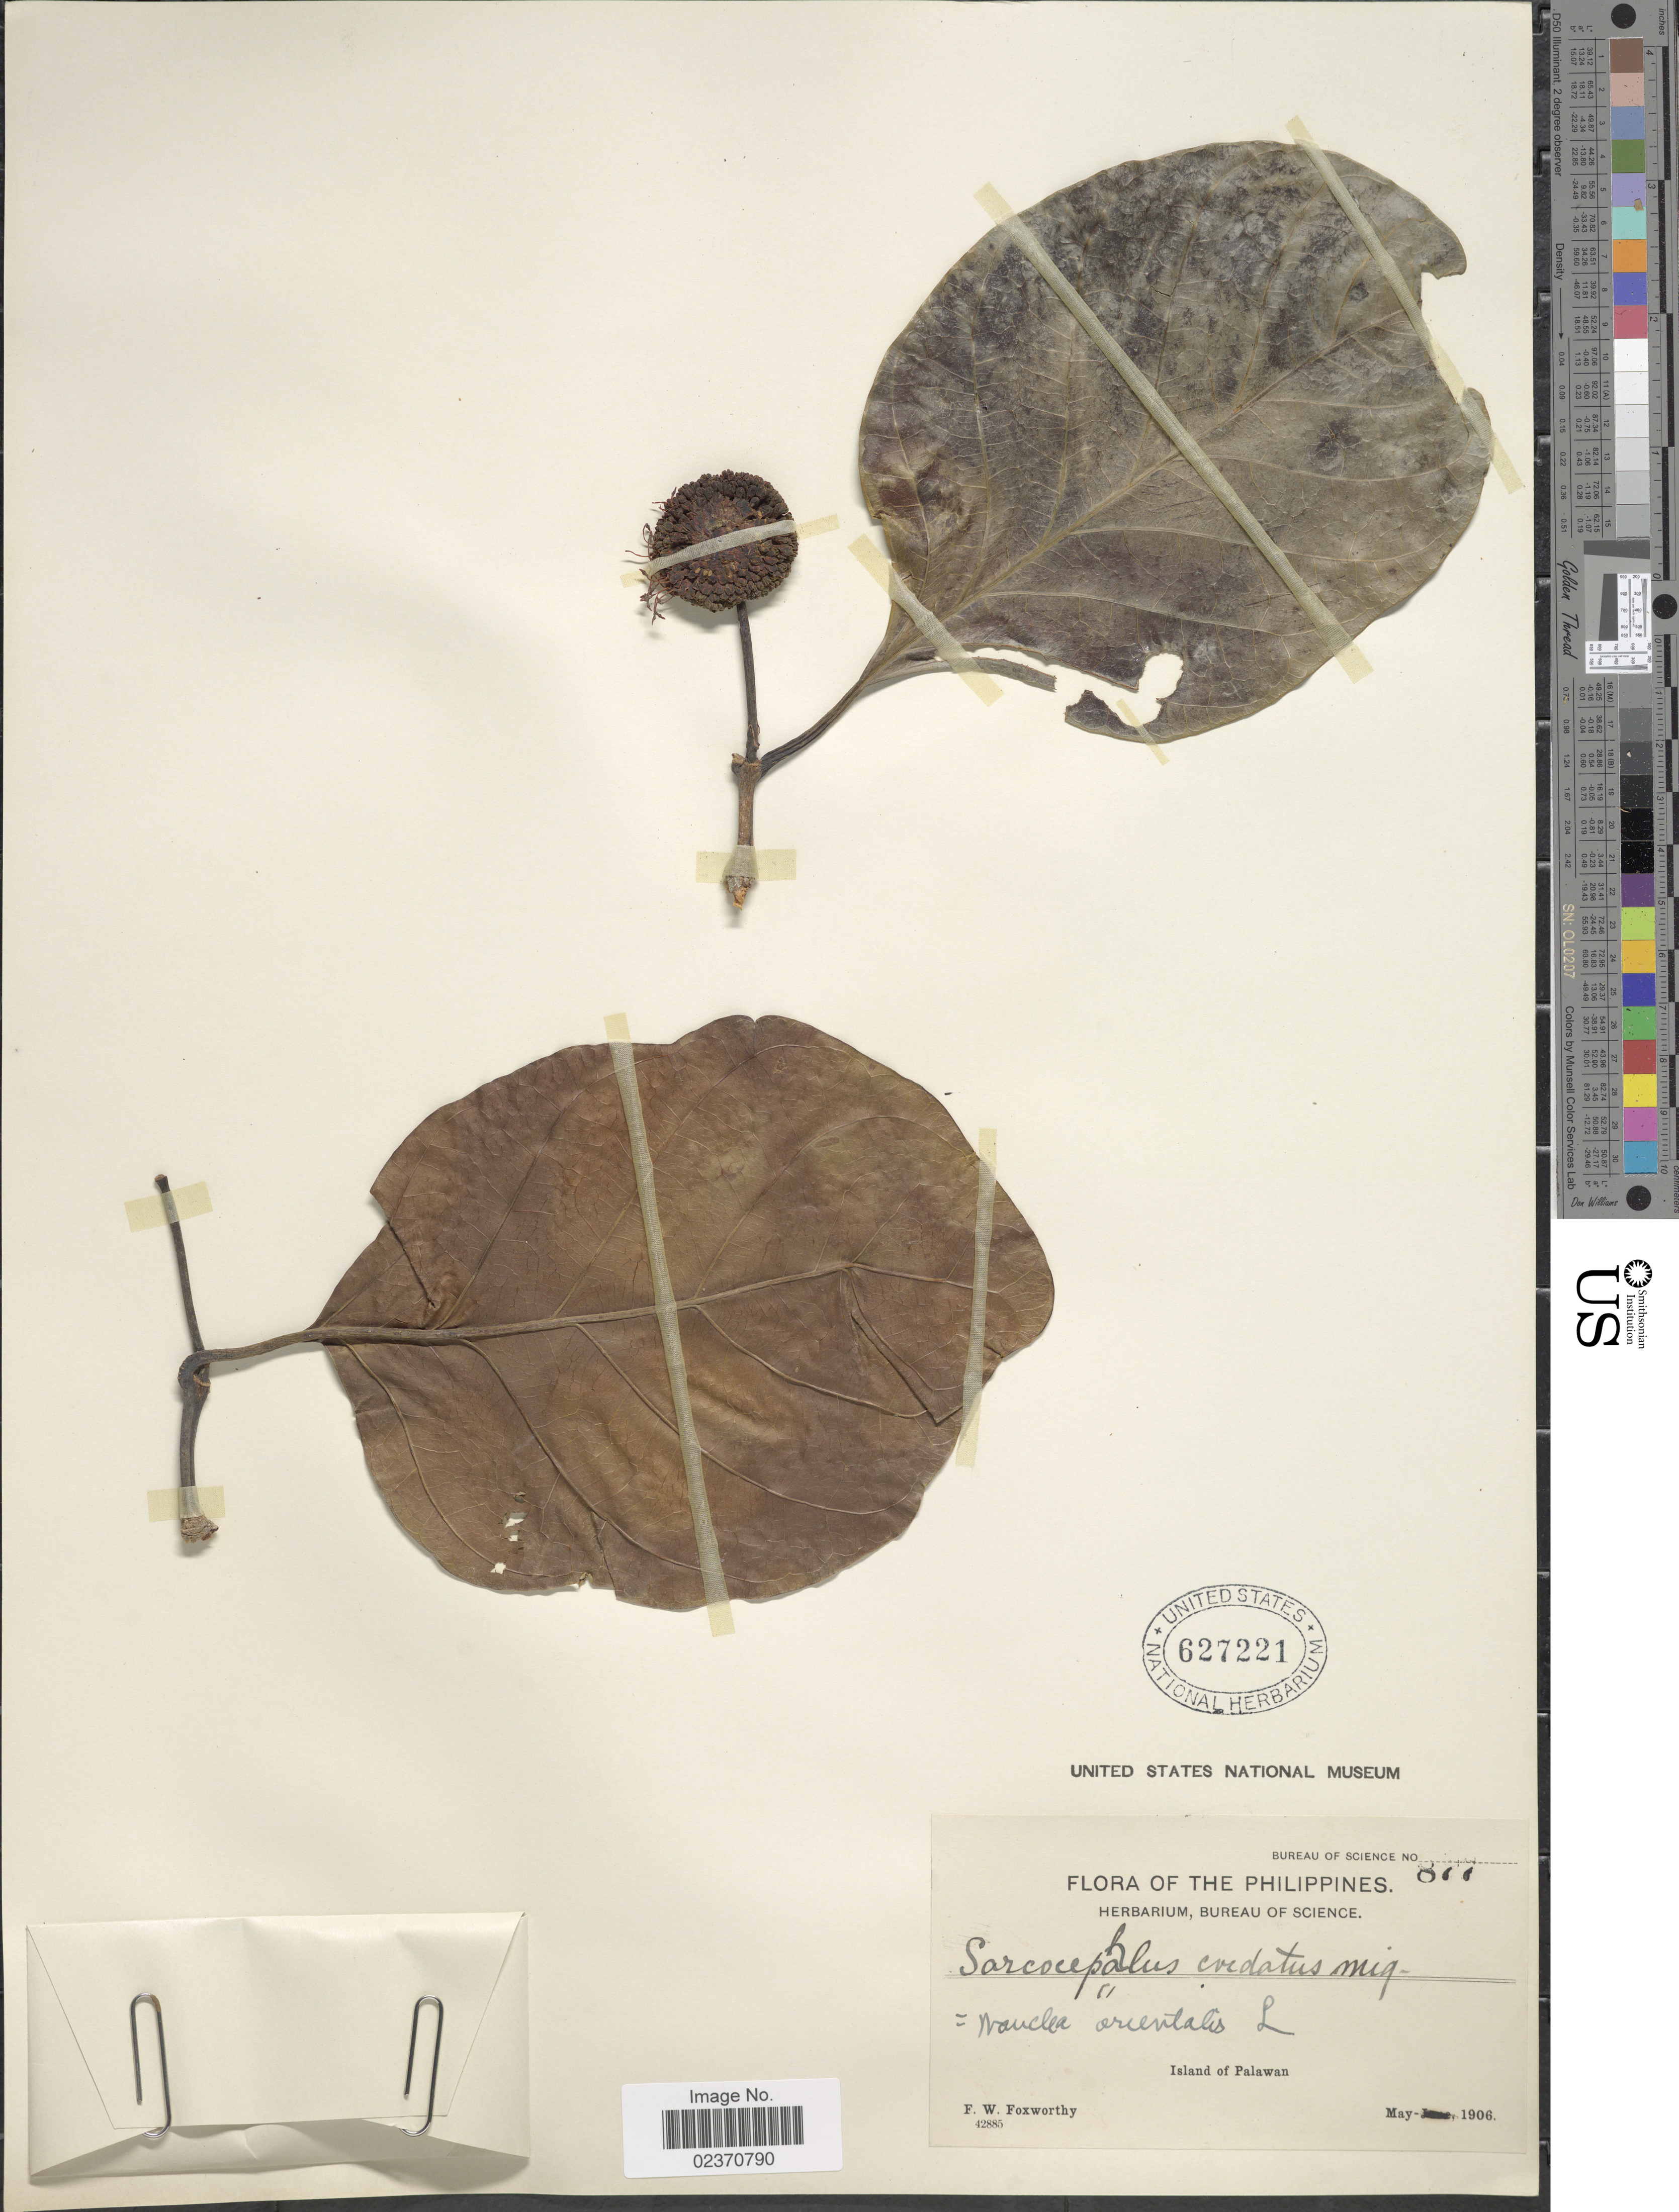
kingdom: Plantae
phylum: Tracheophyta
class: Magnoliopsida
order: Gentianales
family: Rubiaceae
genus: Nauclea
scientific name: Nauclea orientalis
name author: (L.) L.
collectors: F. W. Foxworthy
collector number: Bureau of Science 877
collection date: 1906-05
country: Philippines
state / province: Mimaropa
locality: Island of Palawan.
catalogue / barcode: US 627221